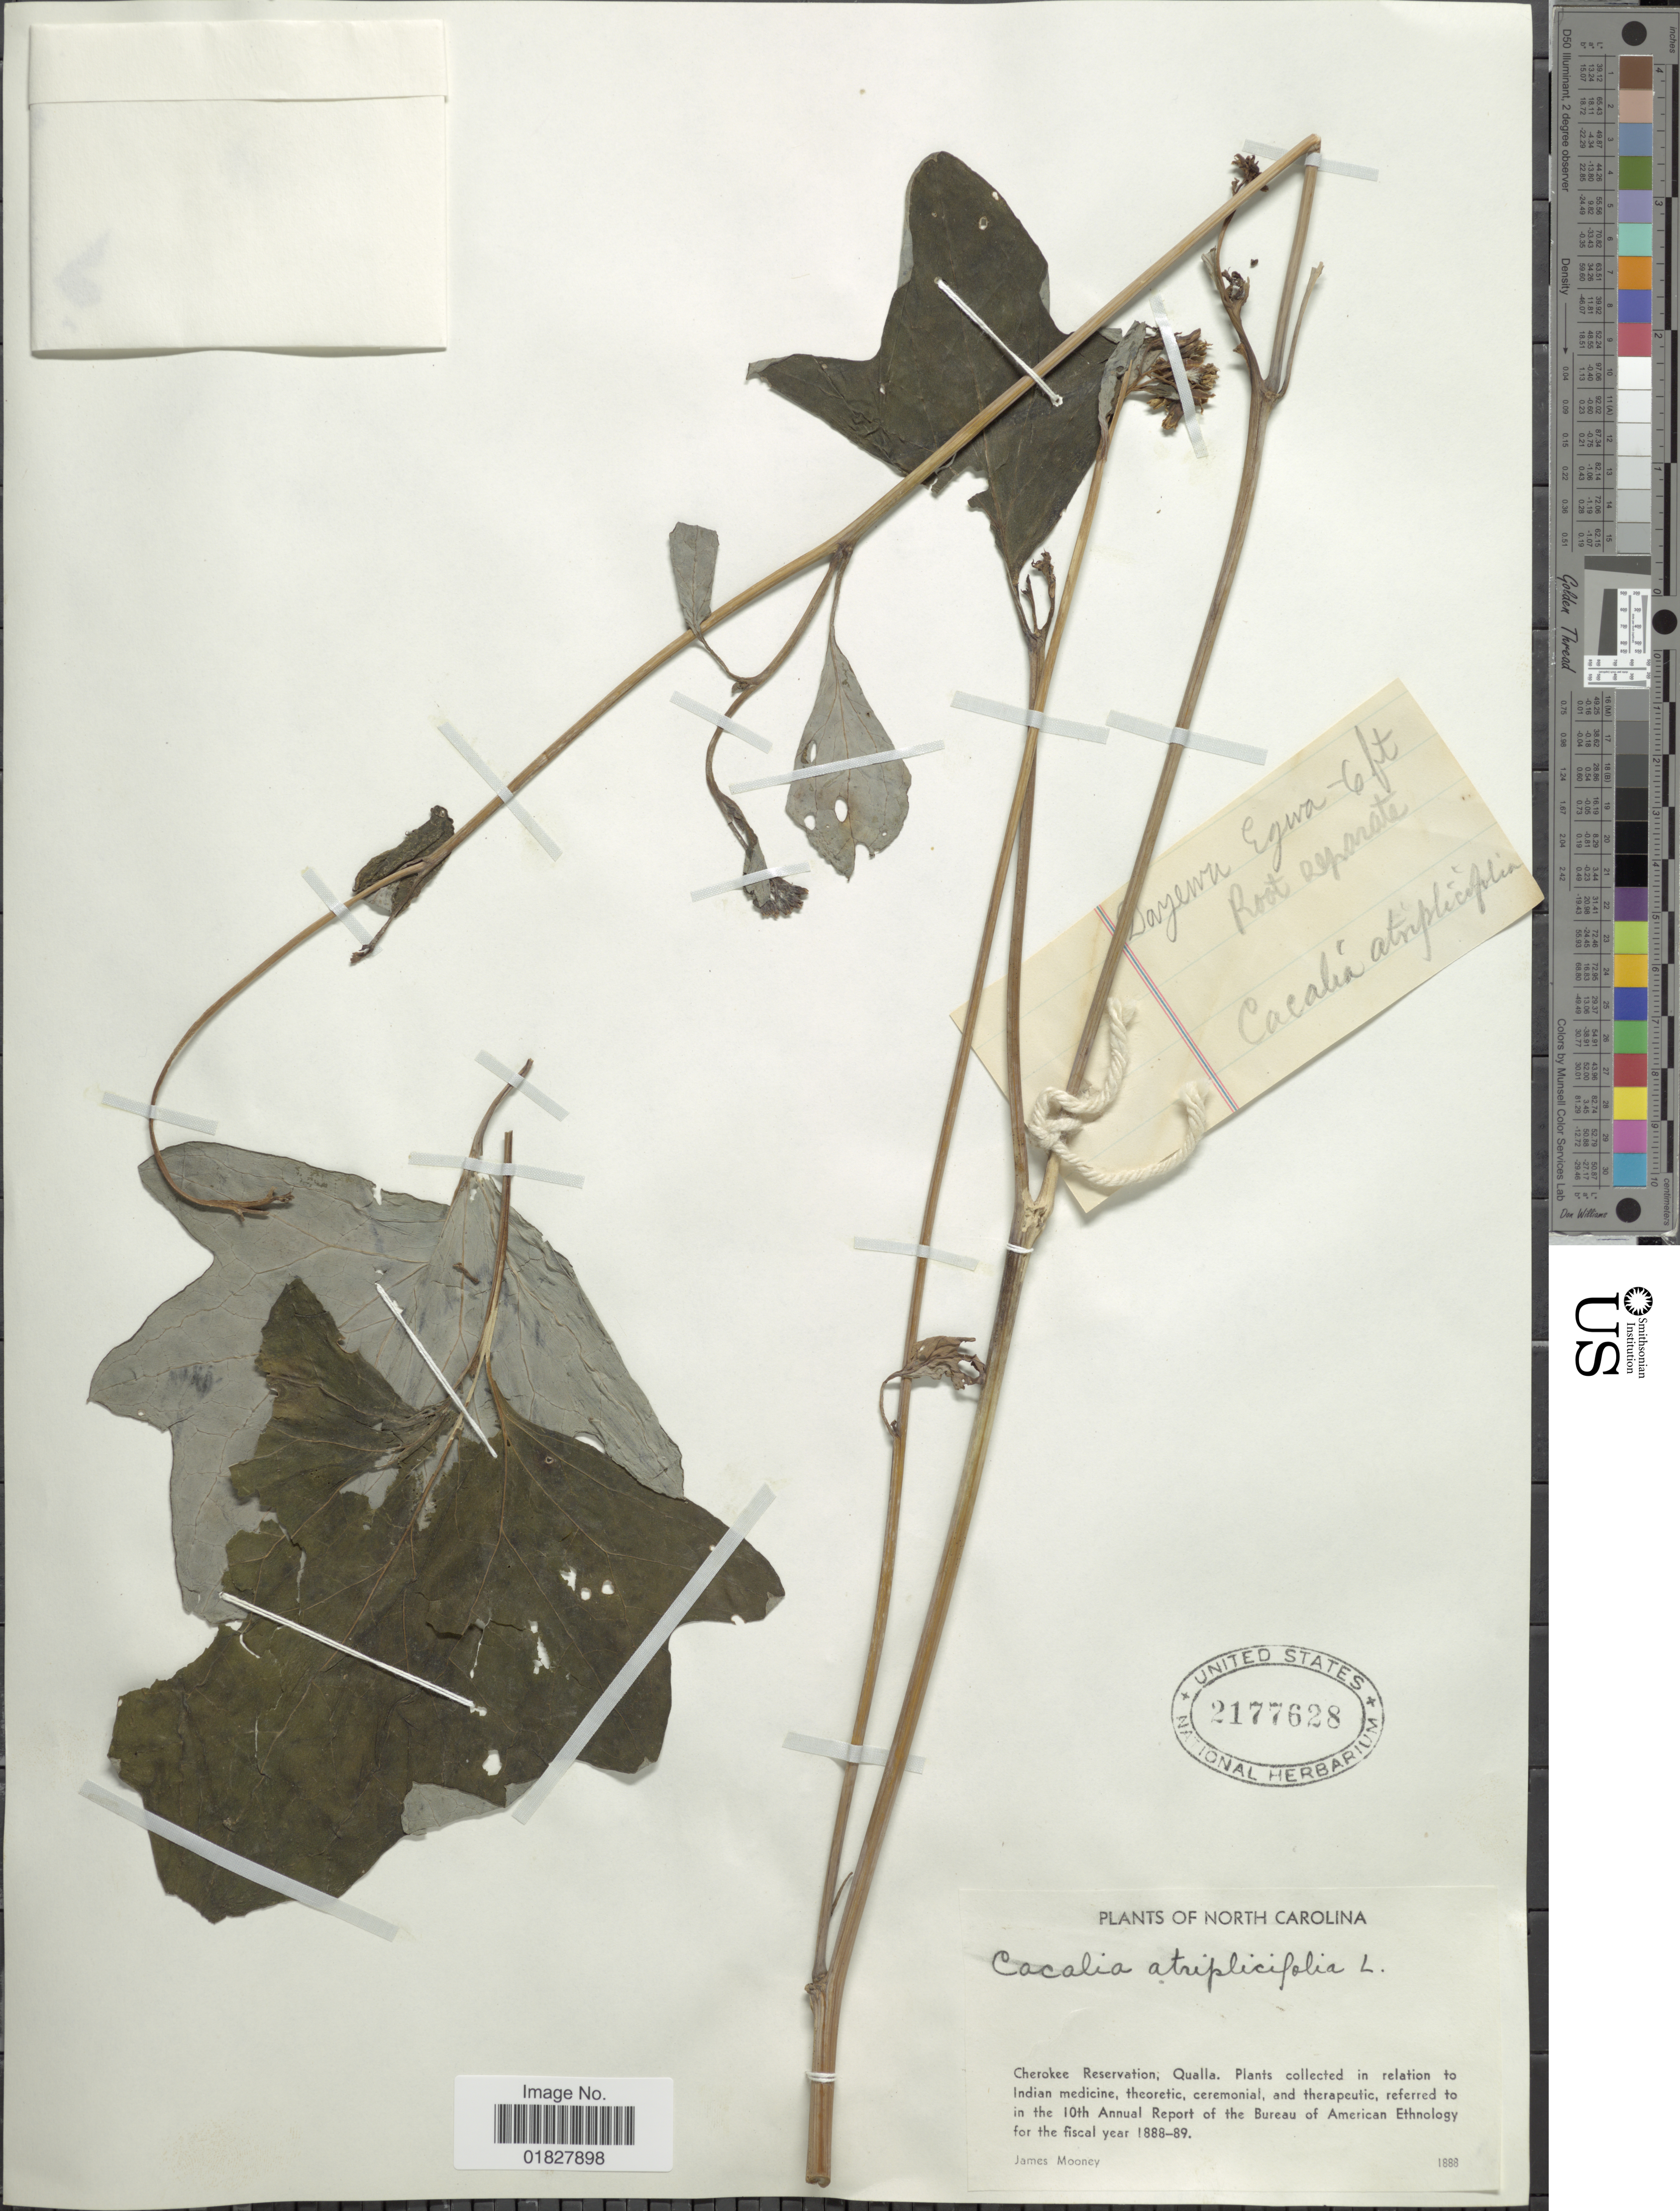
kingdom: Plantae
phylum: Tracheophyta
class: Magnoliopsida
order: Asterales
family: Asteraceae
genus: Arnoglossum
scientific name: Arnoglossum atriplicifolium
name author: (L.) H. Rob.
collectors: J. Mooney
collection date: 1888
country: United States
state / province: North Carolina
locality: Cherokee Reservation, Qualla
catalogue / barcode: US 2177628